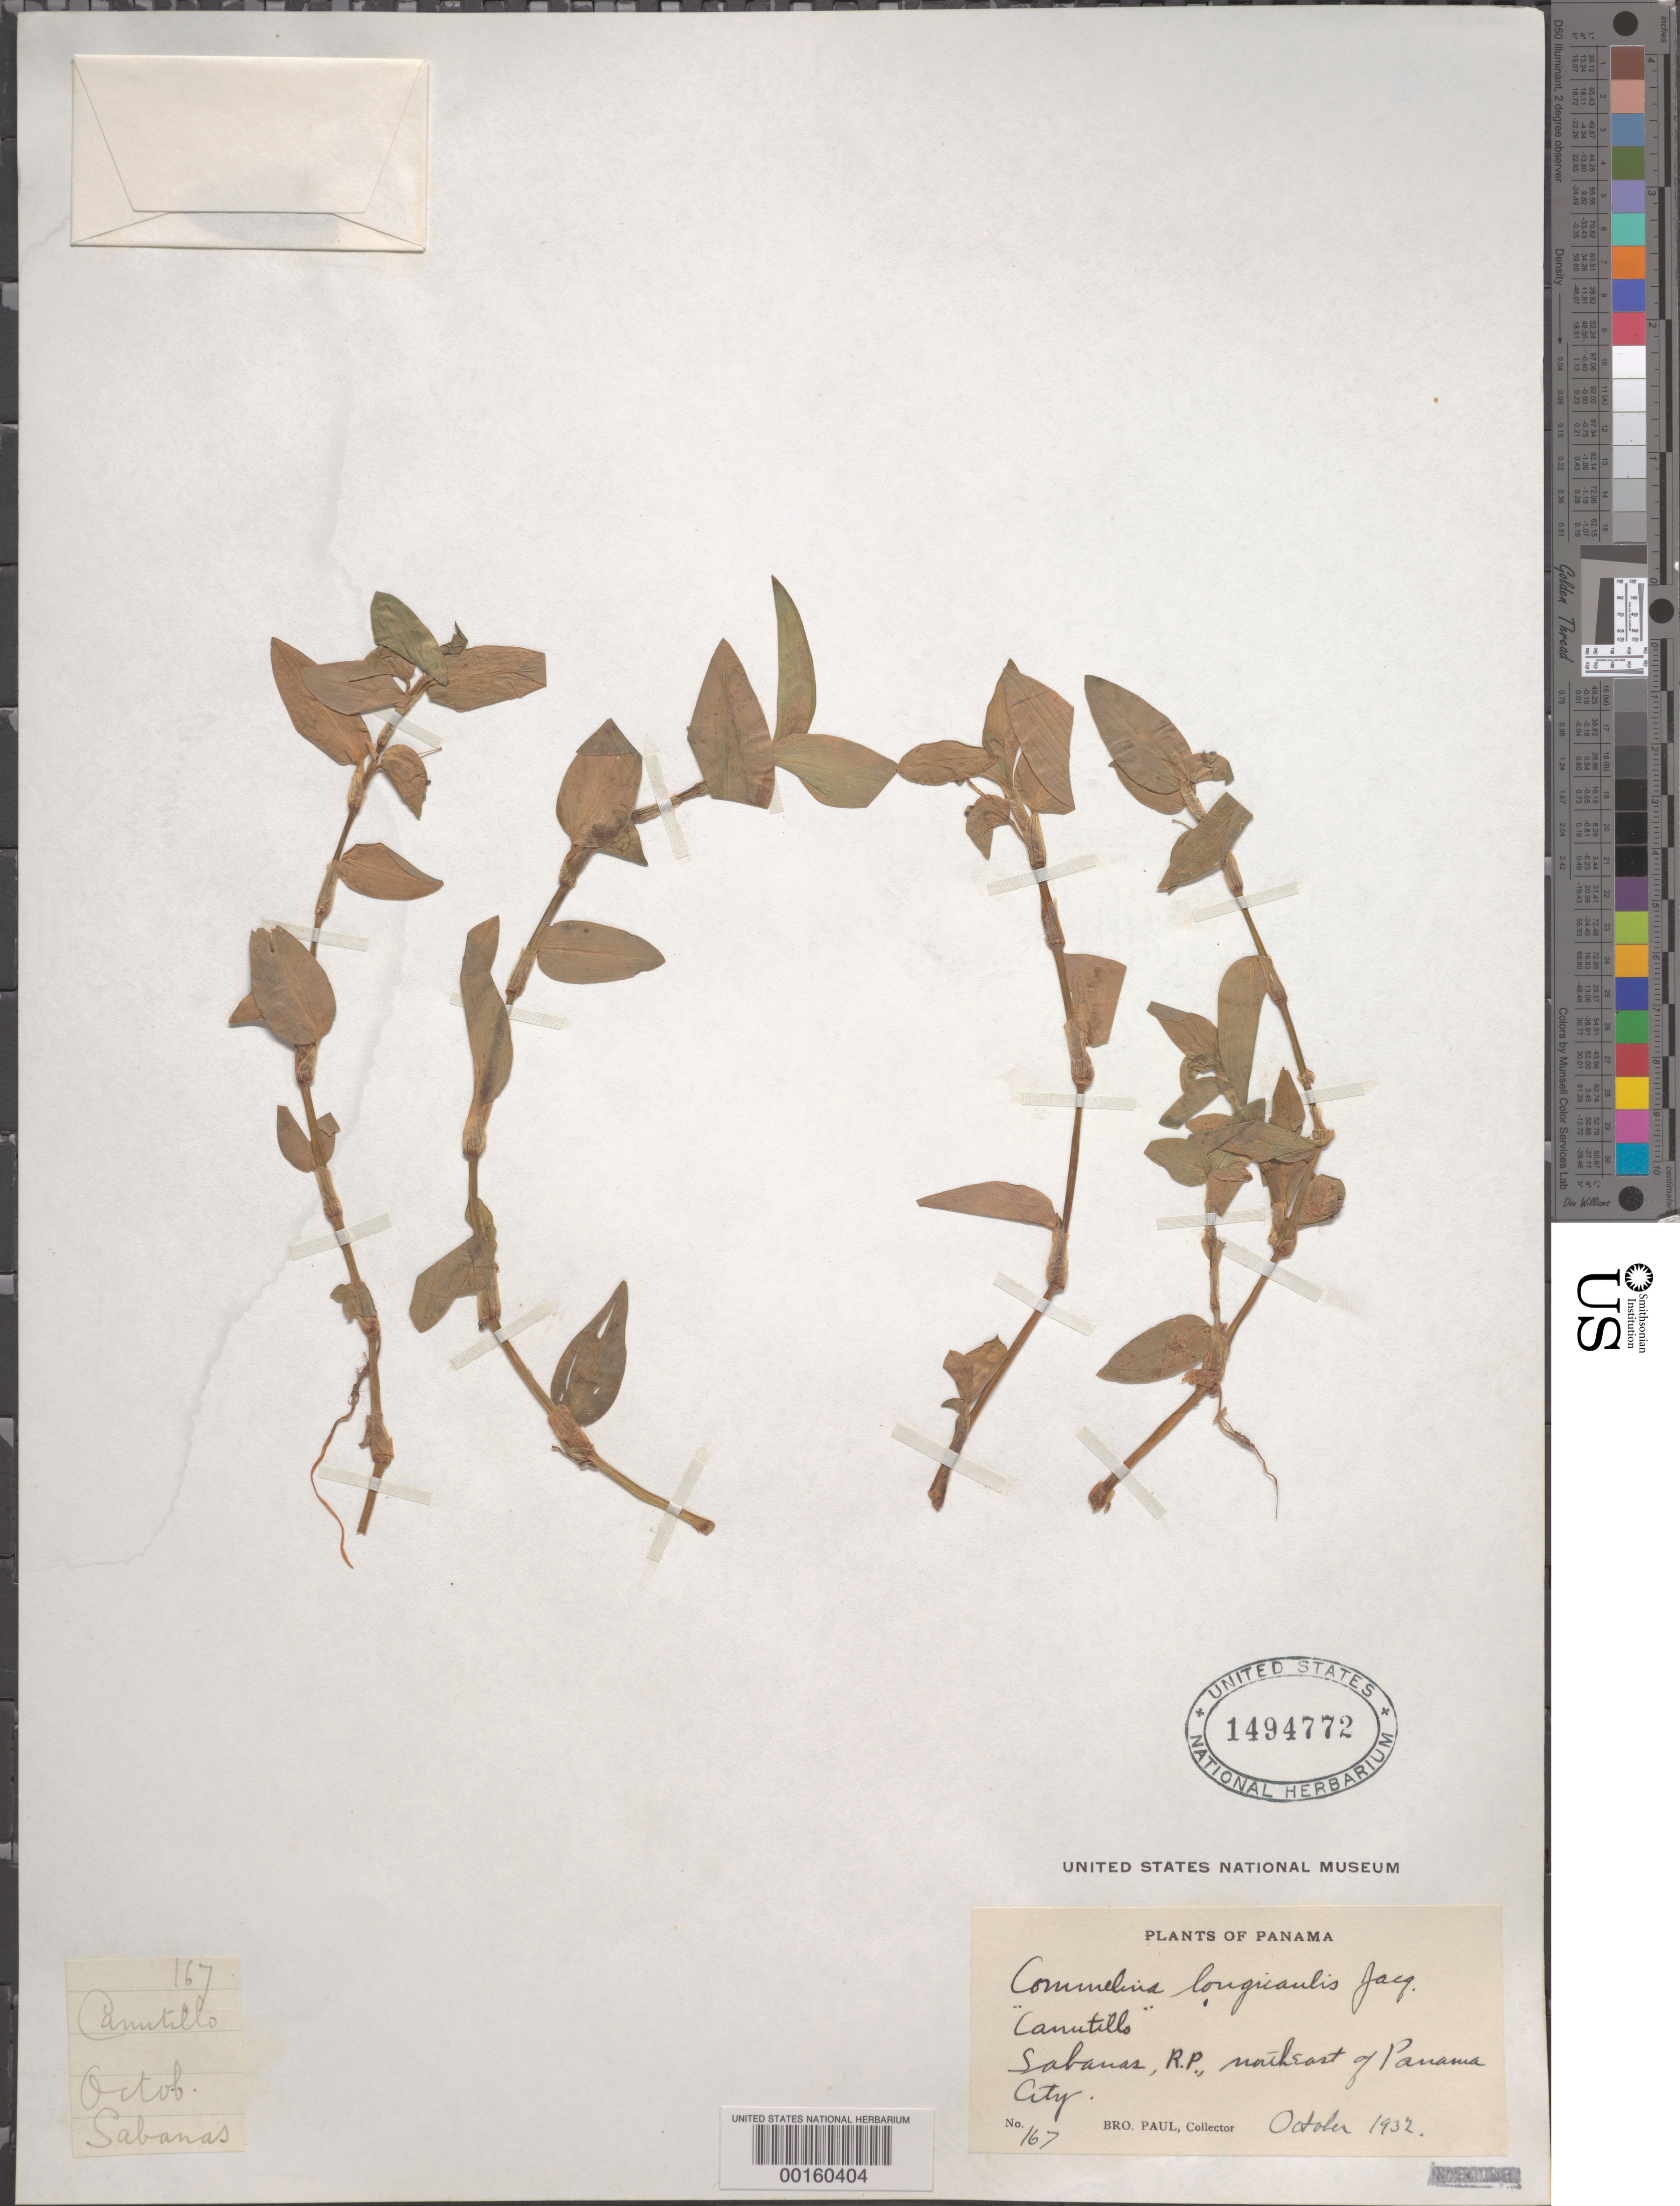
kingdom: Plantae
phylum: Tracheophyta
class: Liliopsida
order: Commelinales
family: Commelinaceae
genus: Commelina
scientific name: Commelina diffusa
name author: Burm. f.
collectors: B. Paul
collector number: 167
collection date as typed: Oct 1932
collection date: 1932-10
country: Panama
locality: Sabanas; NE of Panama City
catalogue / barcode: US 1494772